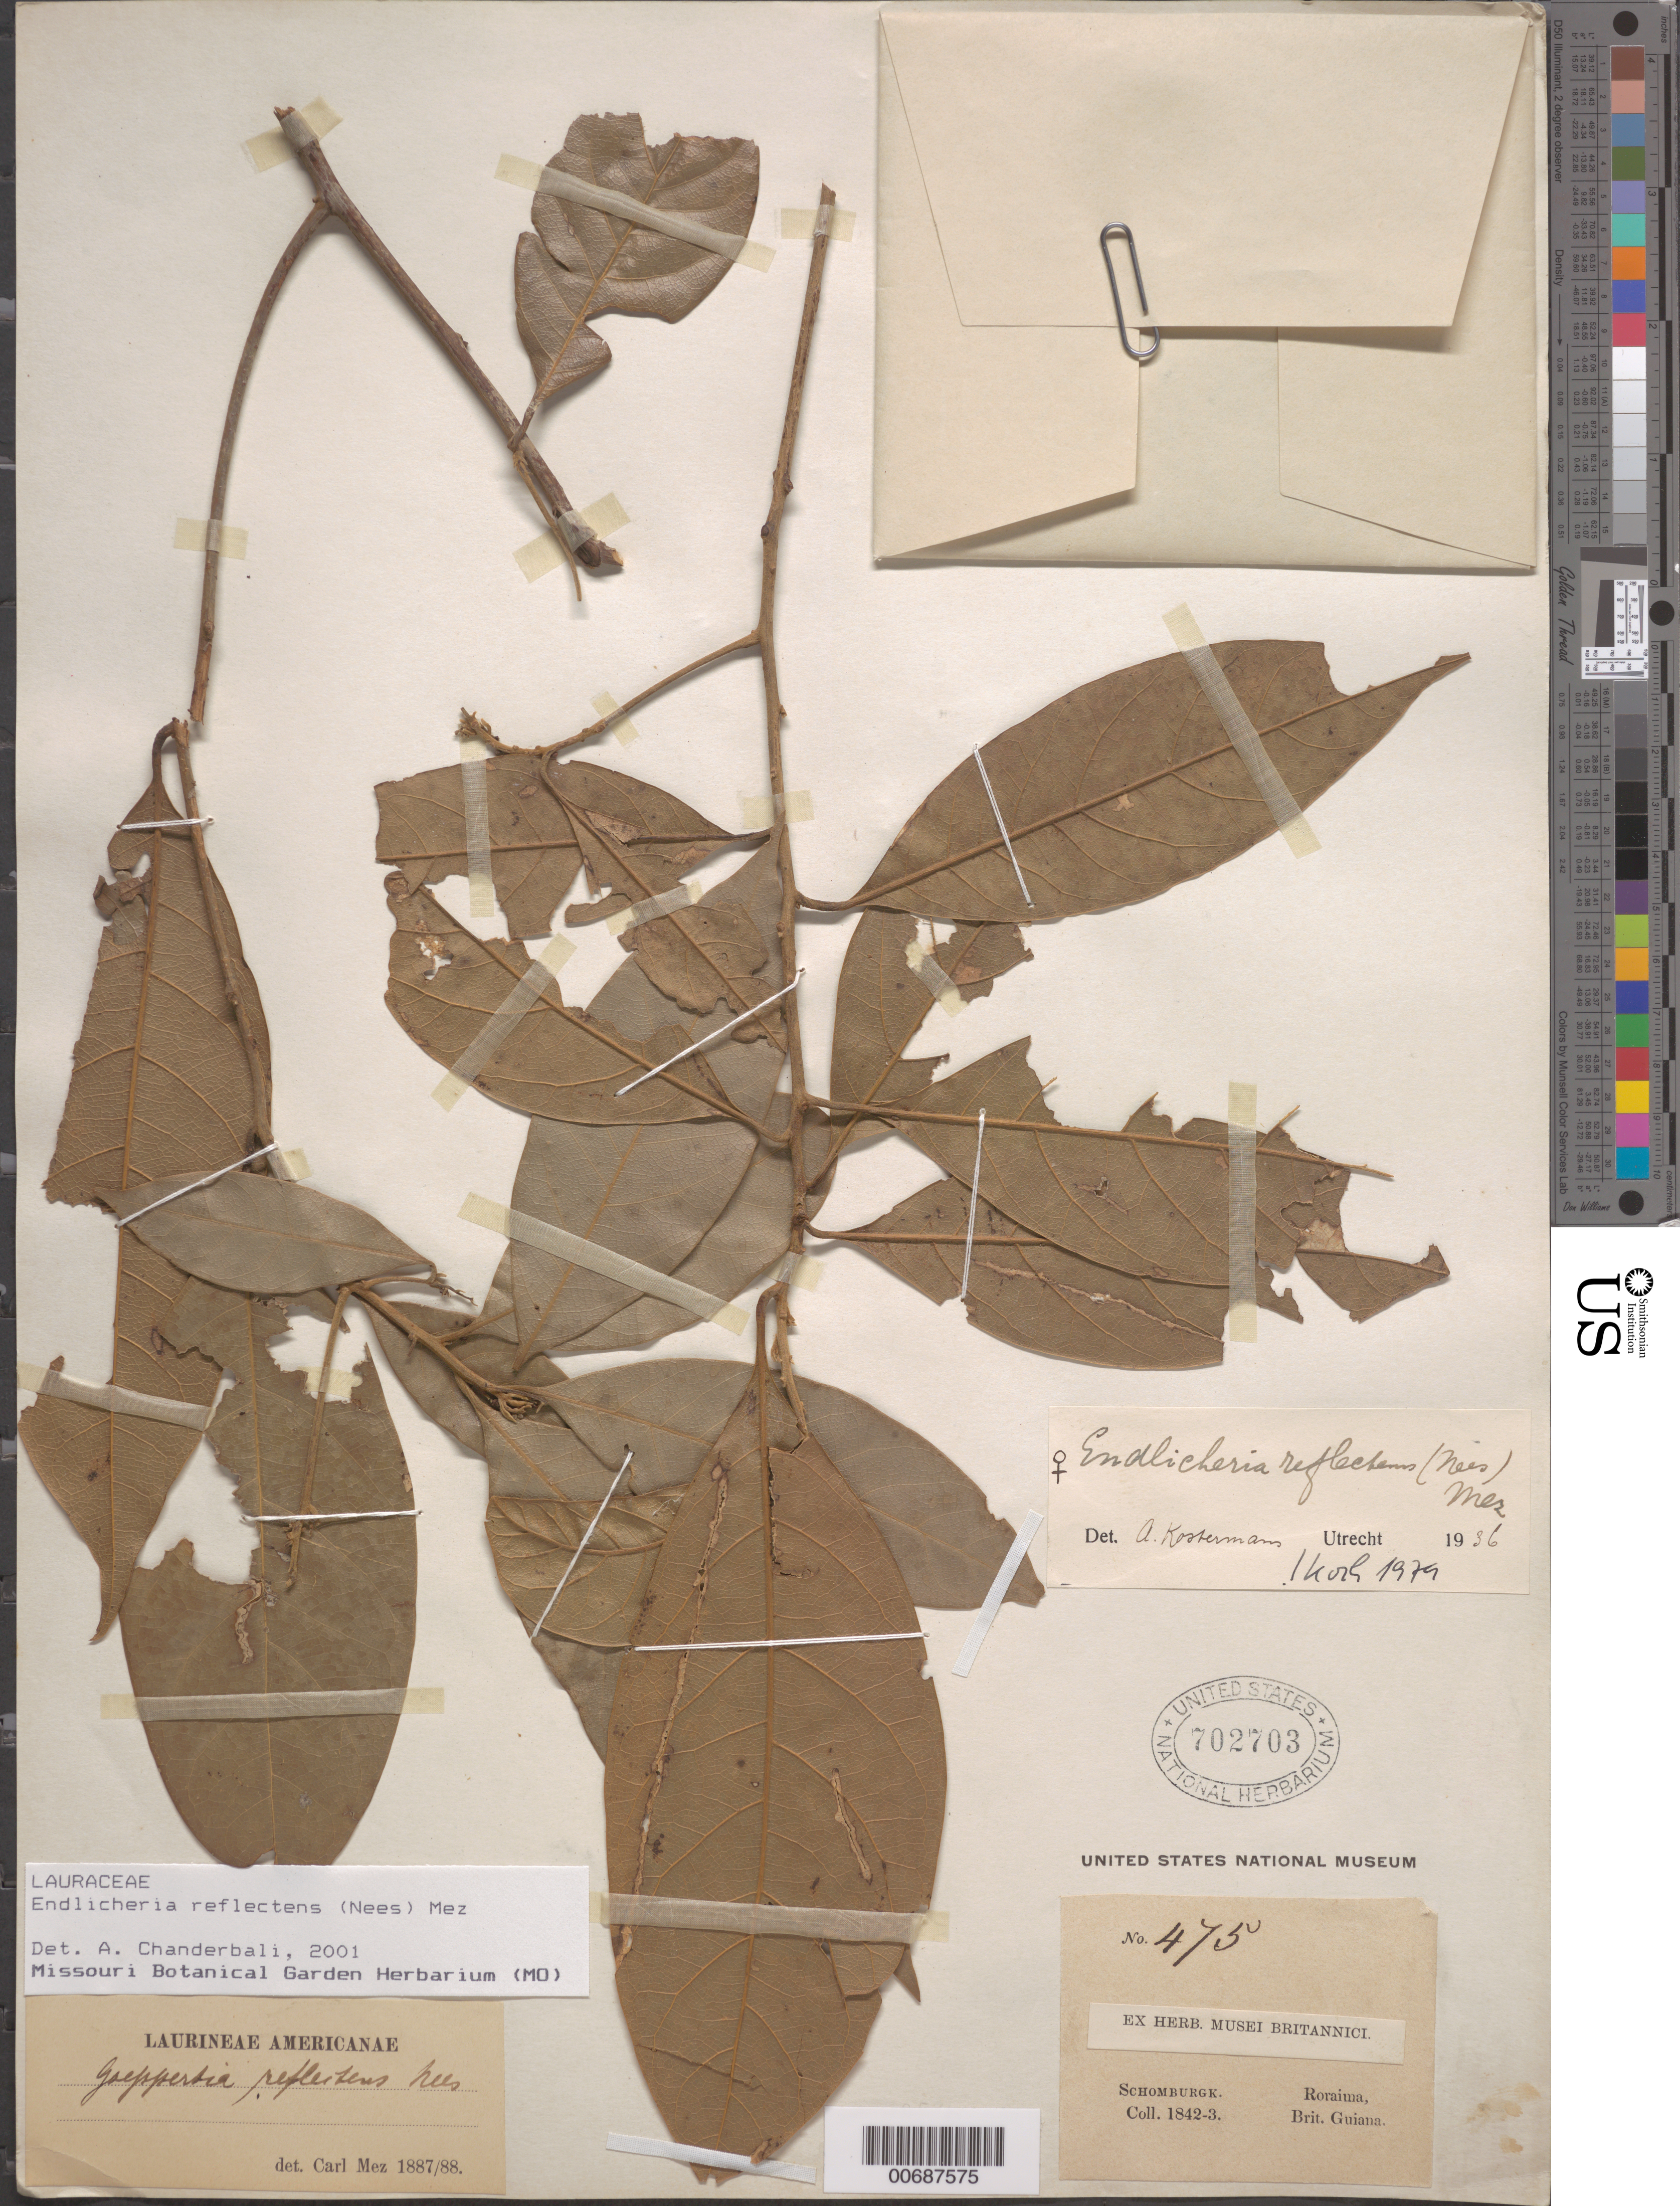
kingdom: Plantae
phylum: Tracheophyta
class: Magnoliopsida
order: Laurales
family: Lauraceae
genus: Cryptocarya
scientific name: Cryptocarya reflectens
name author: (Nees) Mez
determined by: Chanderbali, Andre Shashi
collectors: R. H. Schomburgk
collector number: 475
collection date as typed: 1842 to 1843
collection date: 1842/1843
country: Guyana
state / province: Cuyuni-Mazaruni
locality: Mt. Roraima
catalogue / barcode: US 702703